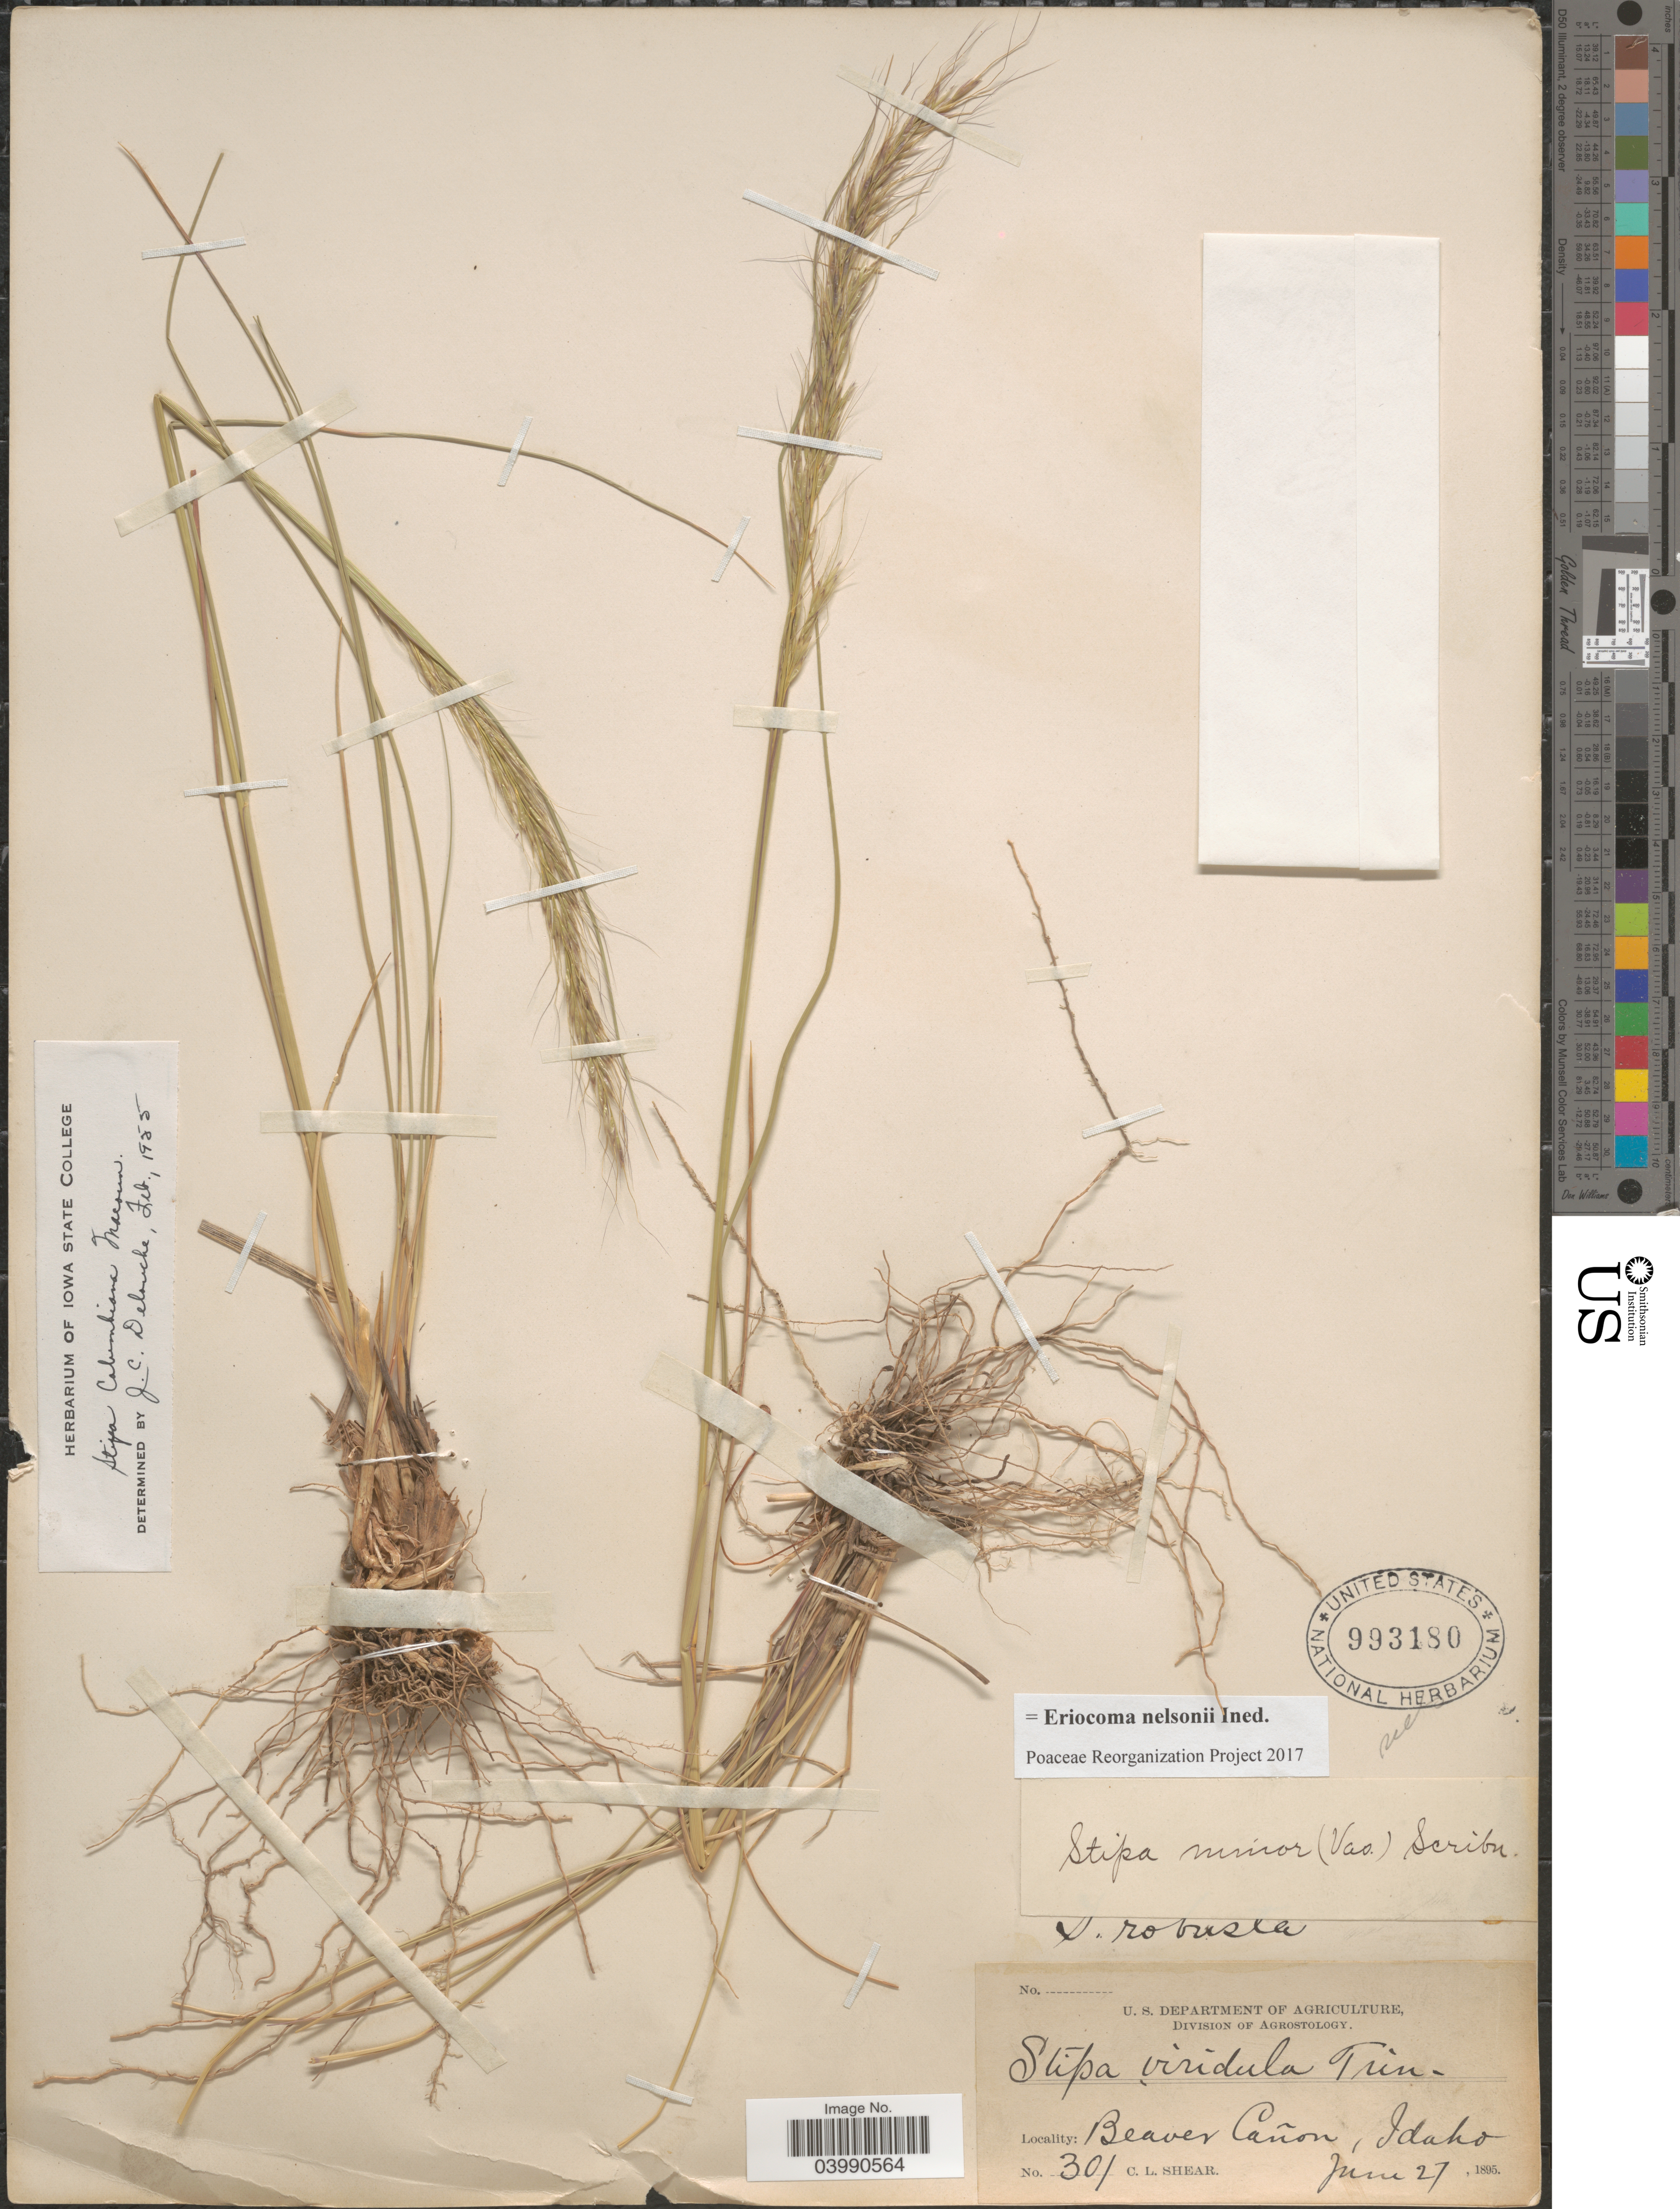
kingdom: Plantae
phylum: Tracheophyta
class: Liliopsida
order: Poales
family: Poaceae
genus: Eriocoma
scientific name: Eriocoma nelsonii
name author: (Scribn.) Romasch.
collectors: C. L. Shear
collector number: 301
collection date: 1895-06-27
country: United States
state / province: Idaho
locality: Beaver Cañon.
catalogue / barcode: US 993180